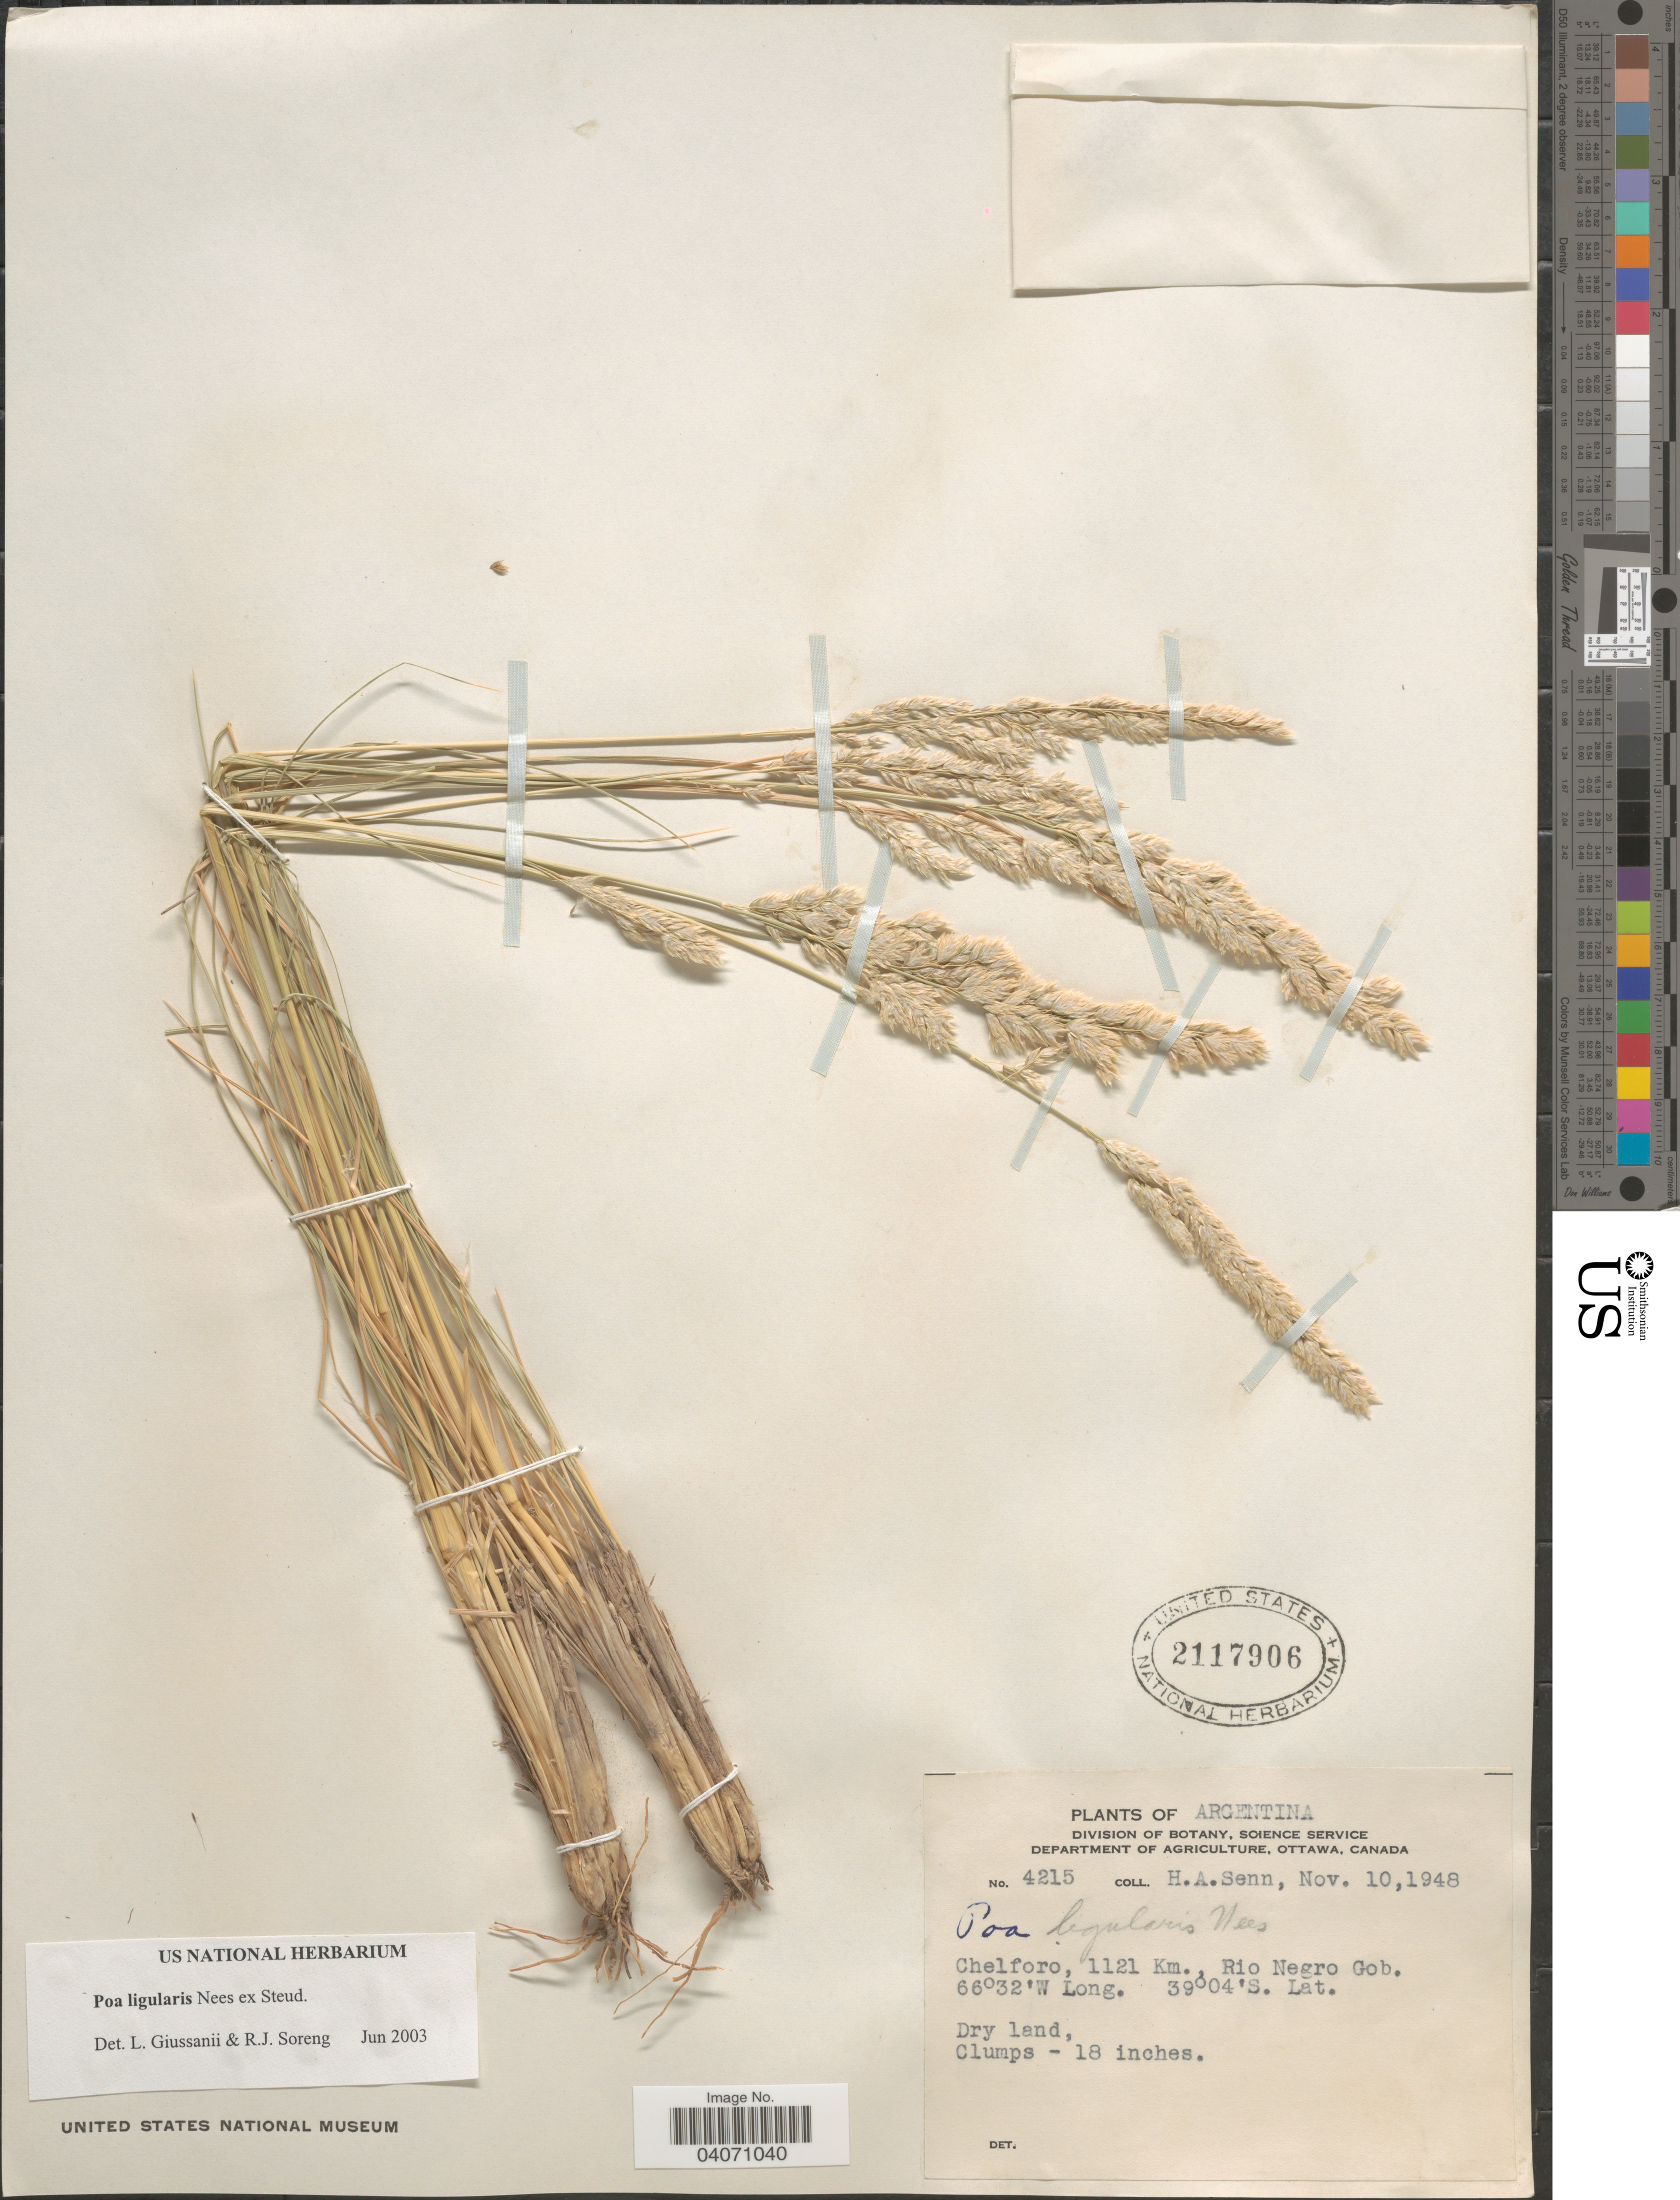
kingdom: Plantae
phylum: Tracheophyta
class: Liliopsida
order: Poales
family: Poaceae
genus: Poa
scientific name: Poa ligularis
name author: Nees ex Steud.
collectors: H. Senn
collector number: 4215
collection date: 1948-11-10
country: Argentina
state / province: Rio Negro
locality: Chelforo, 1121 Km. Rio Negro Gob.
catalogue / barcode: US 2117906